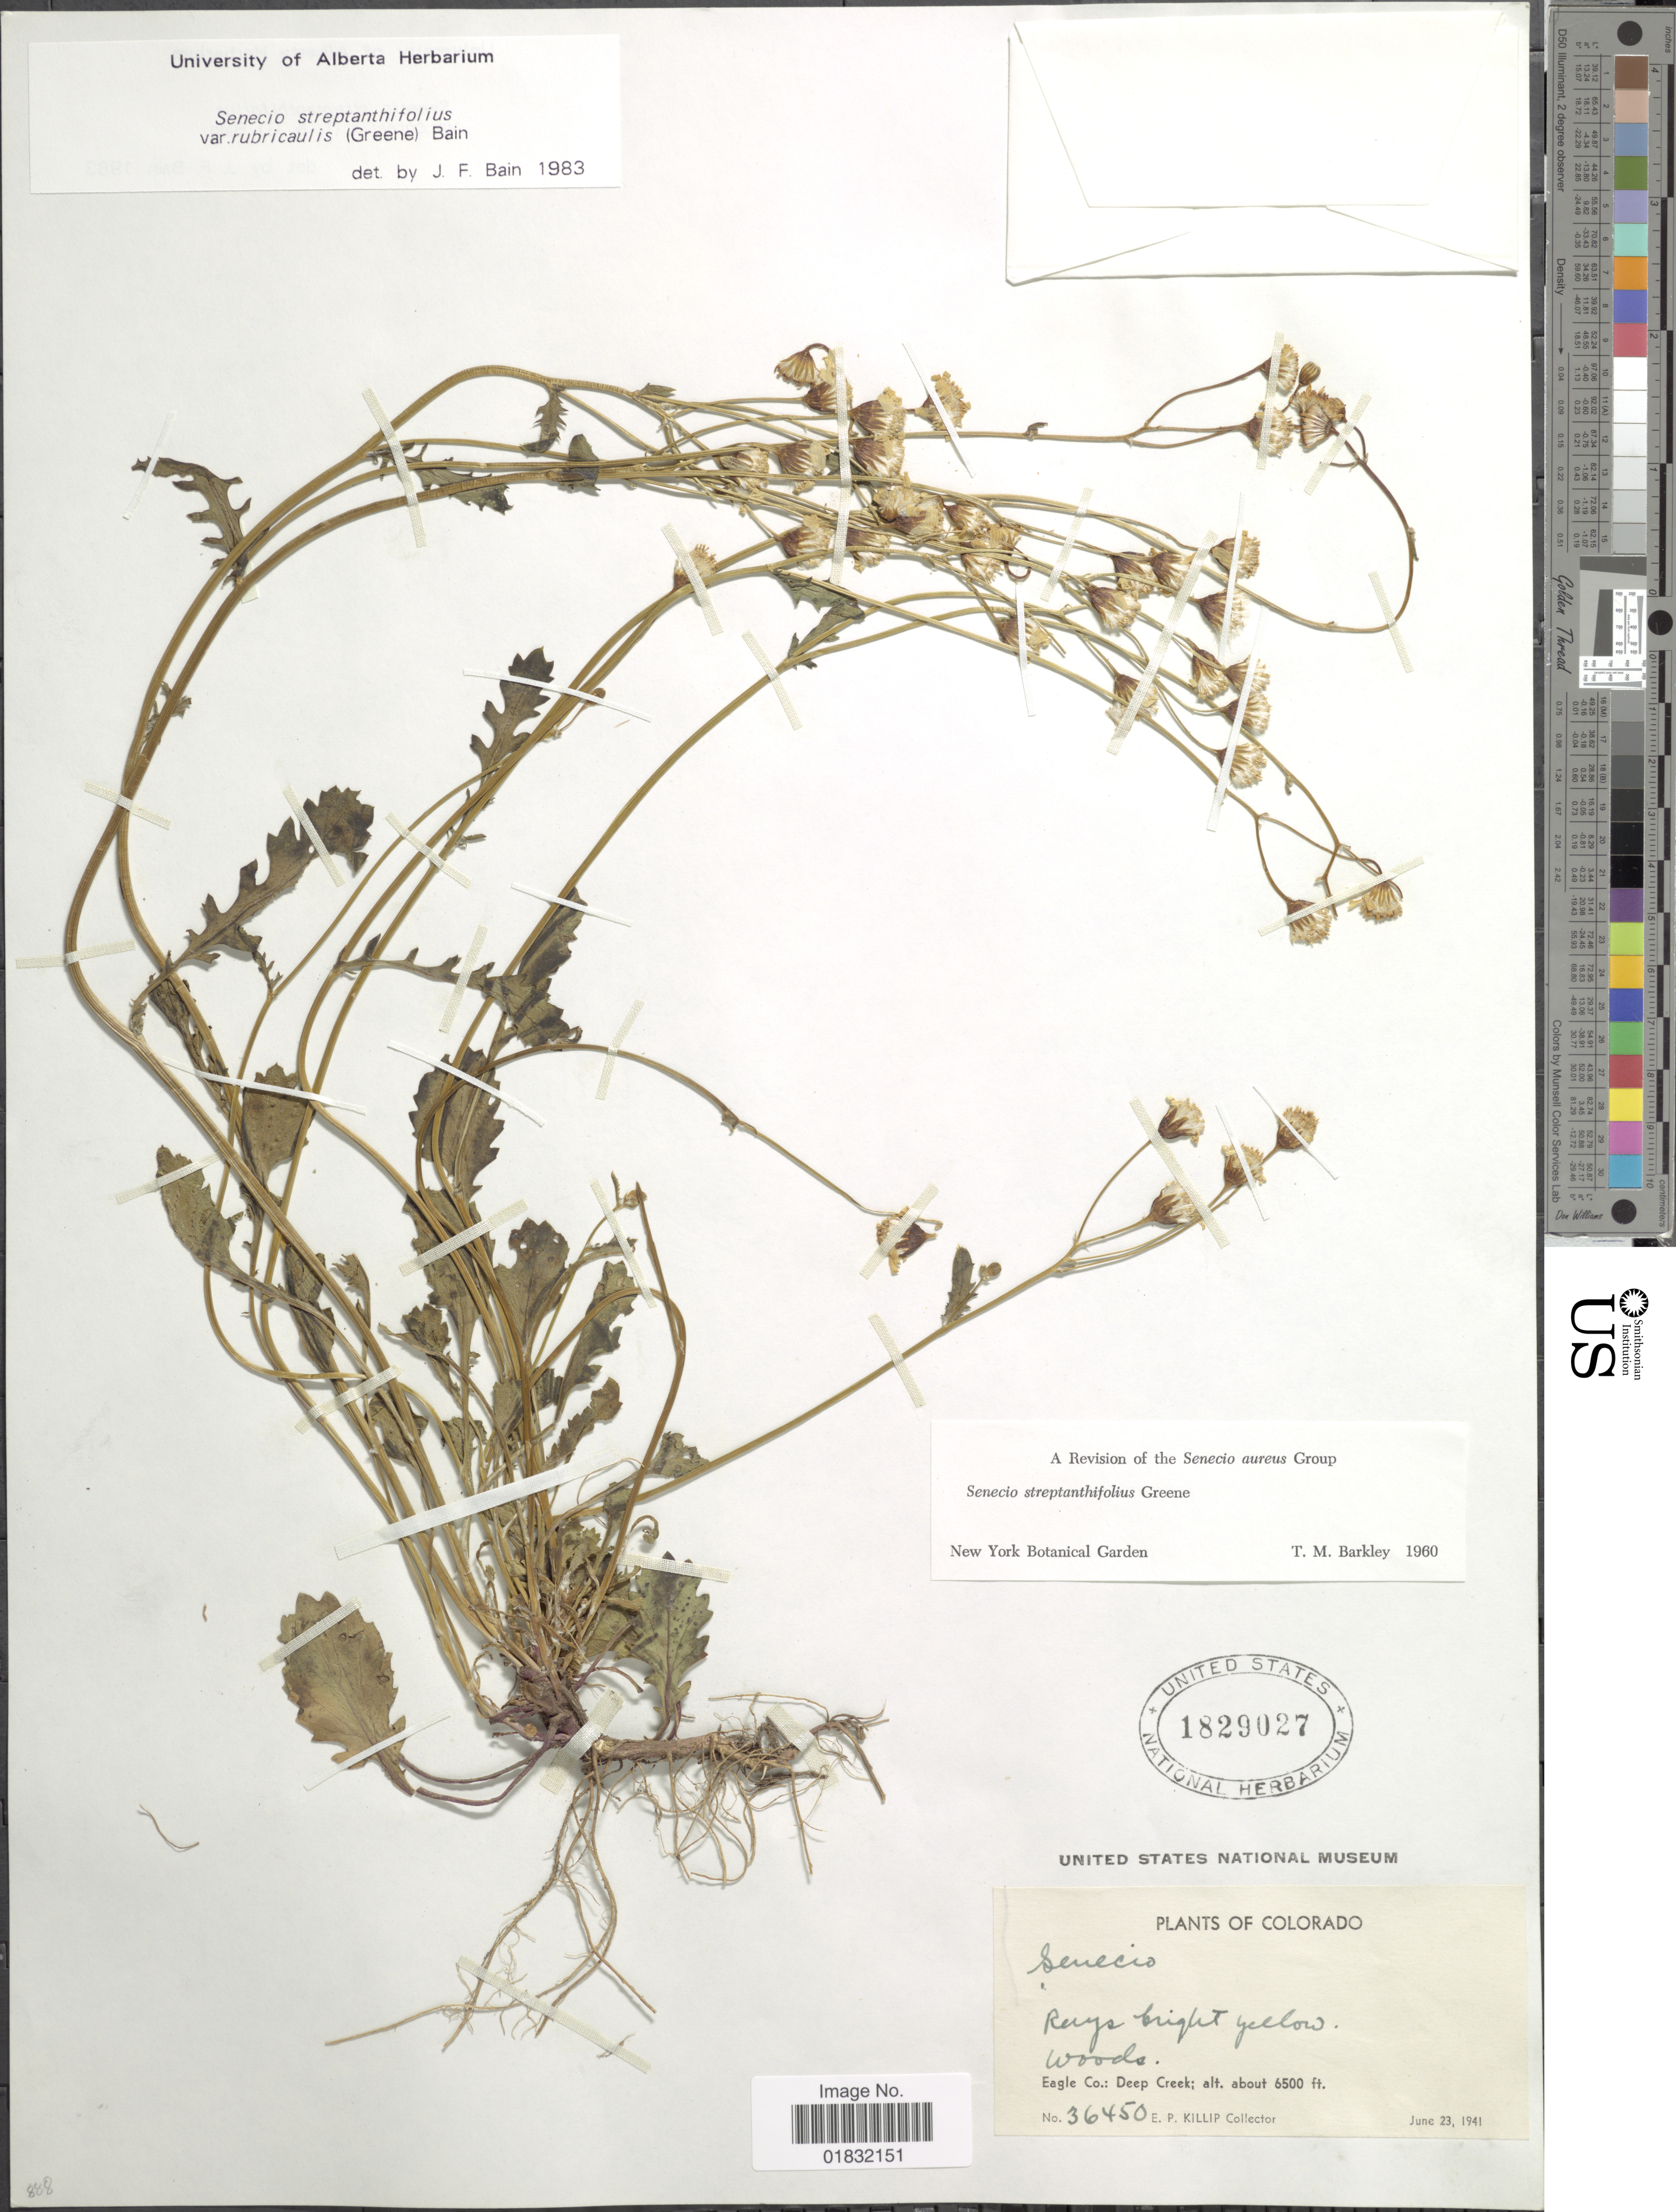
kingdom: Plantae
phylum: Tracheophyta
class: Magnoliopsida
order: Asterales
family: Asteraceae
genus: Packera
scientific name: Packera streptanthifolia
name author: (Greene) W.A. Weber & Á. Löve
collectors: E. P. Killip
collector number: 36450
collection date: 1941-06-23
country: United States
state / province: Colorado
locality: Eagle Co: Deep Creek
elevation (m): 1981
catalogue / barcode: US 1829027